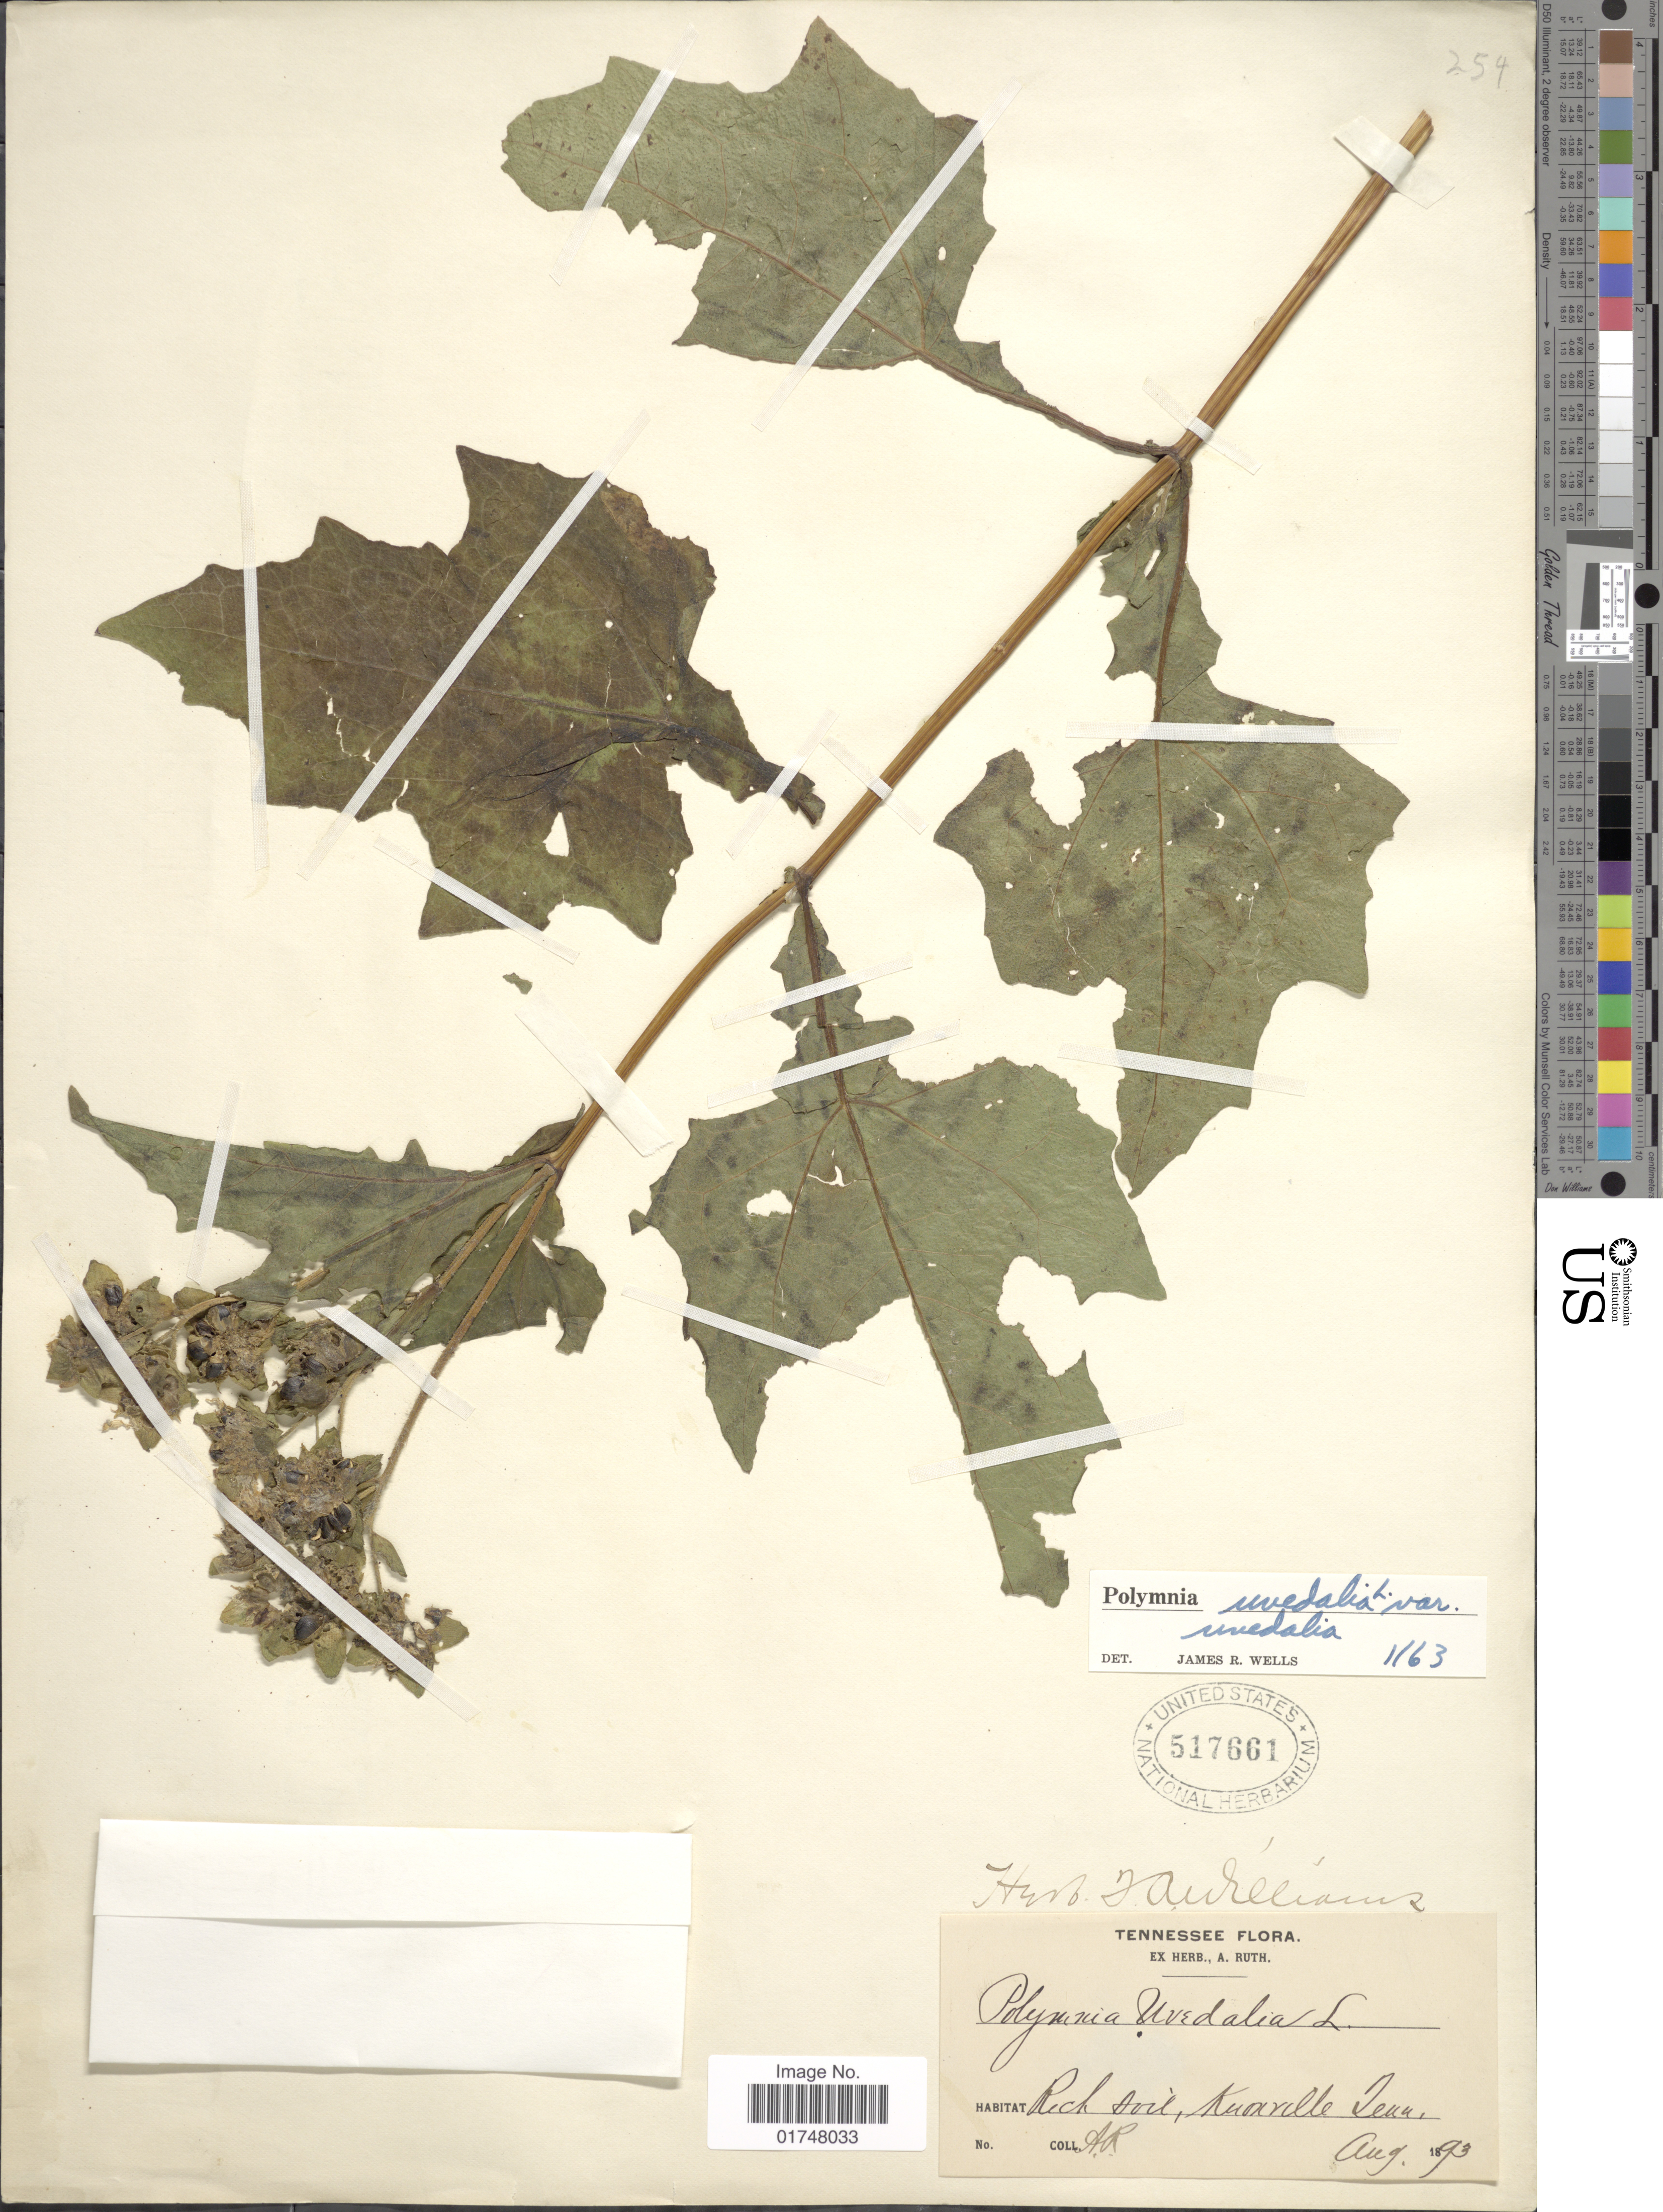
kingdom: Plantae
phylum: Tracheophyta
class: Magnoliopsida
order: Asterales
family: Asteraceae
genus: Smallanthus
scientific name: Smallanthus uvedalia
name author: (L.) Mack. ex Mack.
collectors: A. Ruth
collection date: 1893-08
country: United States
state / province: Tennessee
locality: Rich soil, Knoxville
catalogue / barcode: US 517661